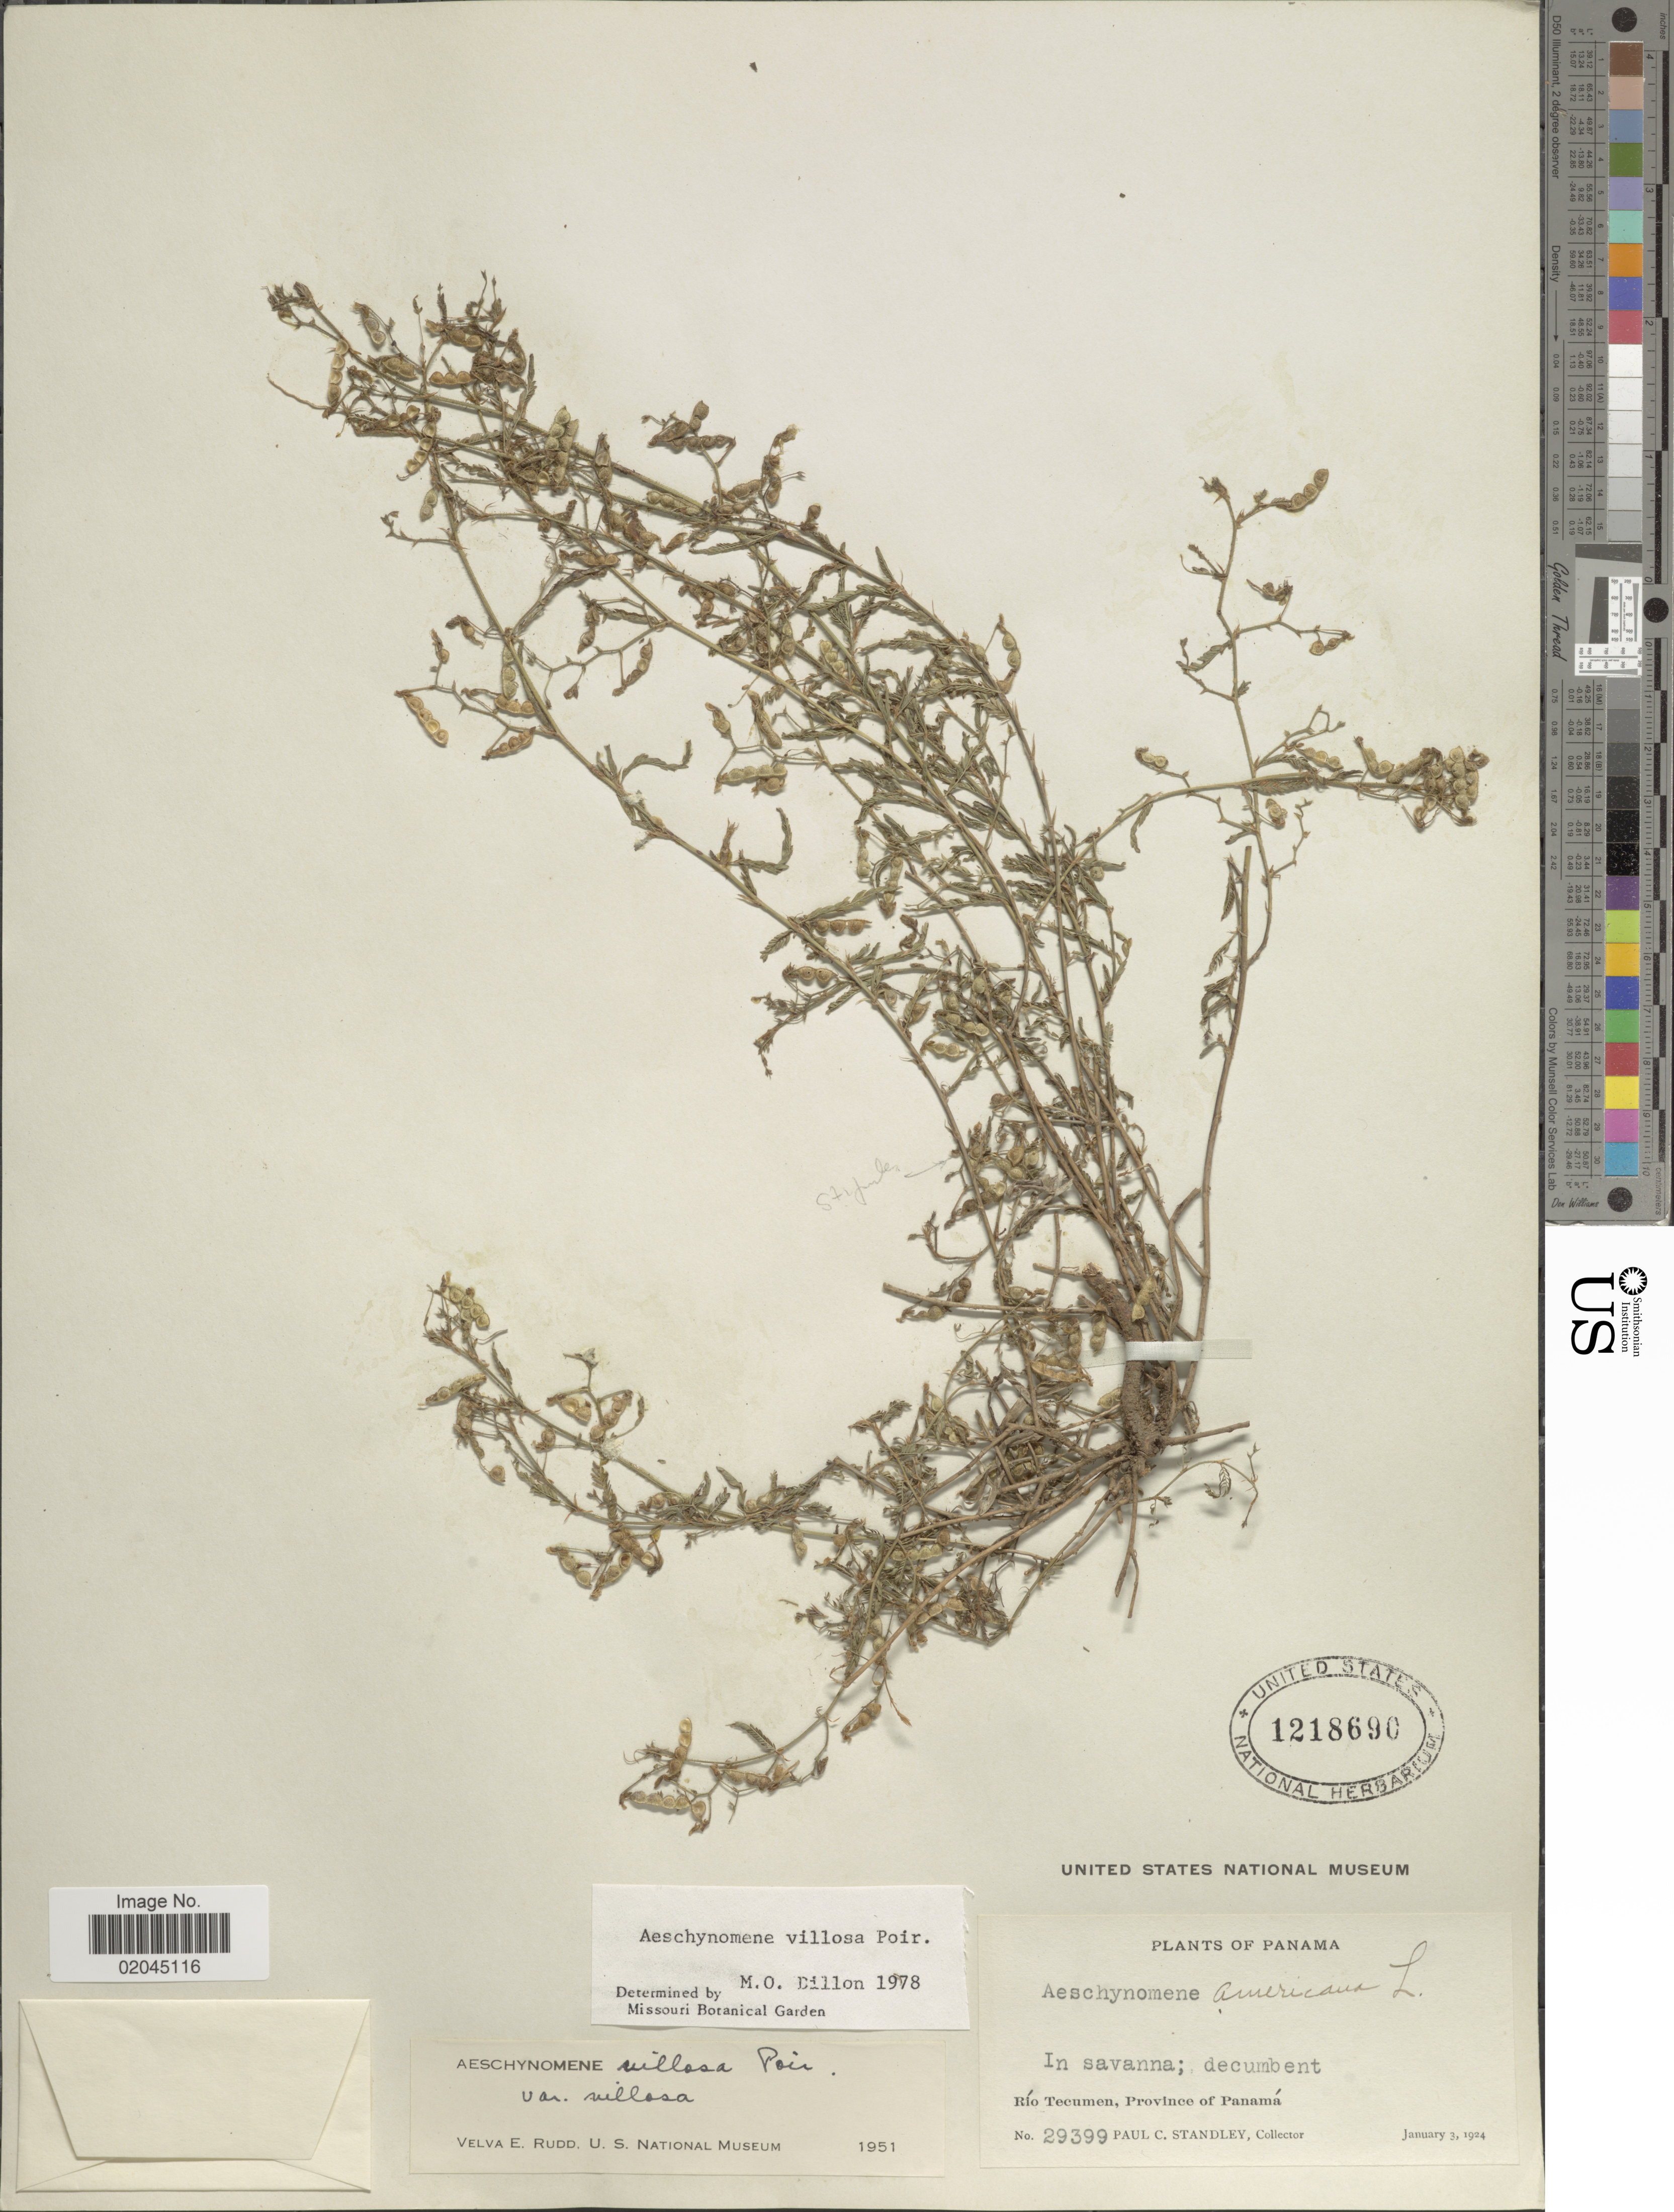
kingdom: Plantae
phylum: Tracheophyta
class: Magnoliopsida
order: Fabales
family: Fabaceae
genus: Aeschynomene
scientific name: Aeschynomene villosa var. villosa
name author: Poir.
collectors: P. C. Standley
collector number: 29399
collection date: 1924-01-03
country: Panama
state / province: Panamá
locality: Rio Tecumen, Province of Panama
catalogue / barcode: US 1218690